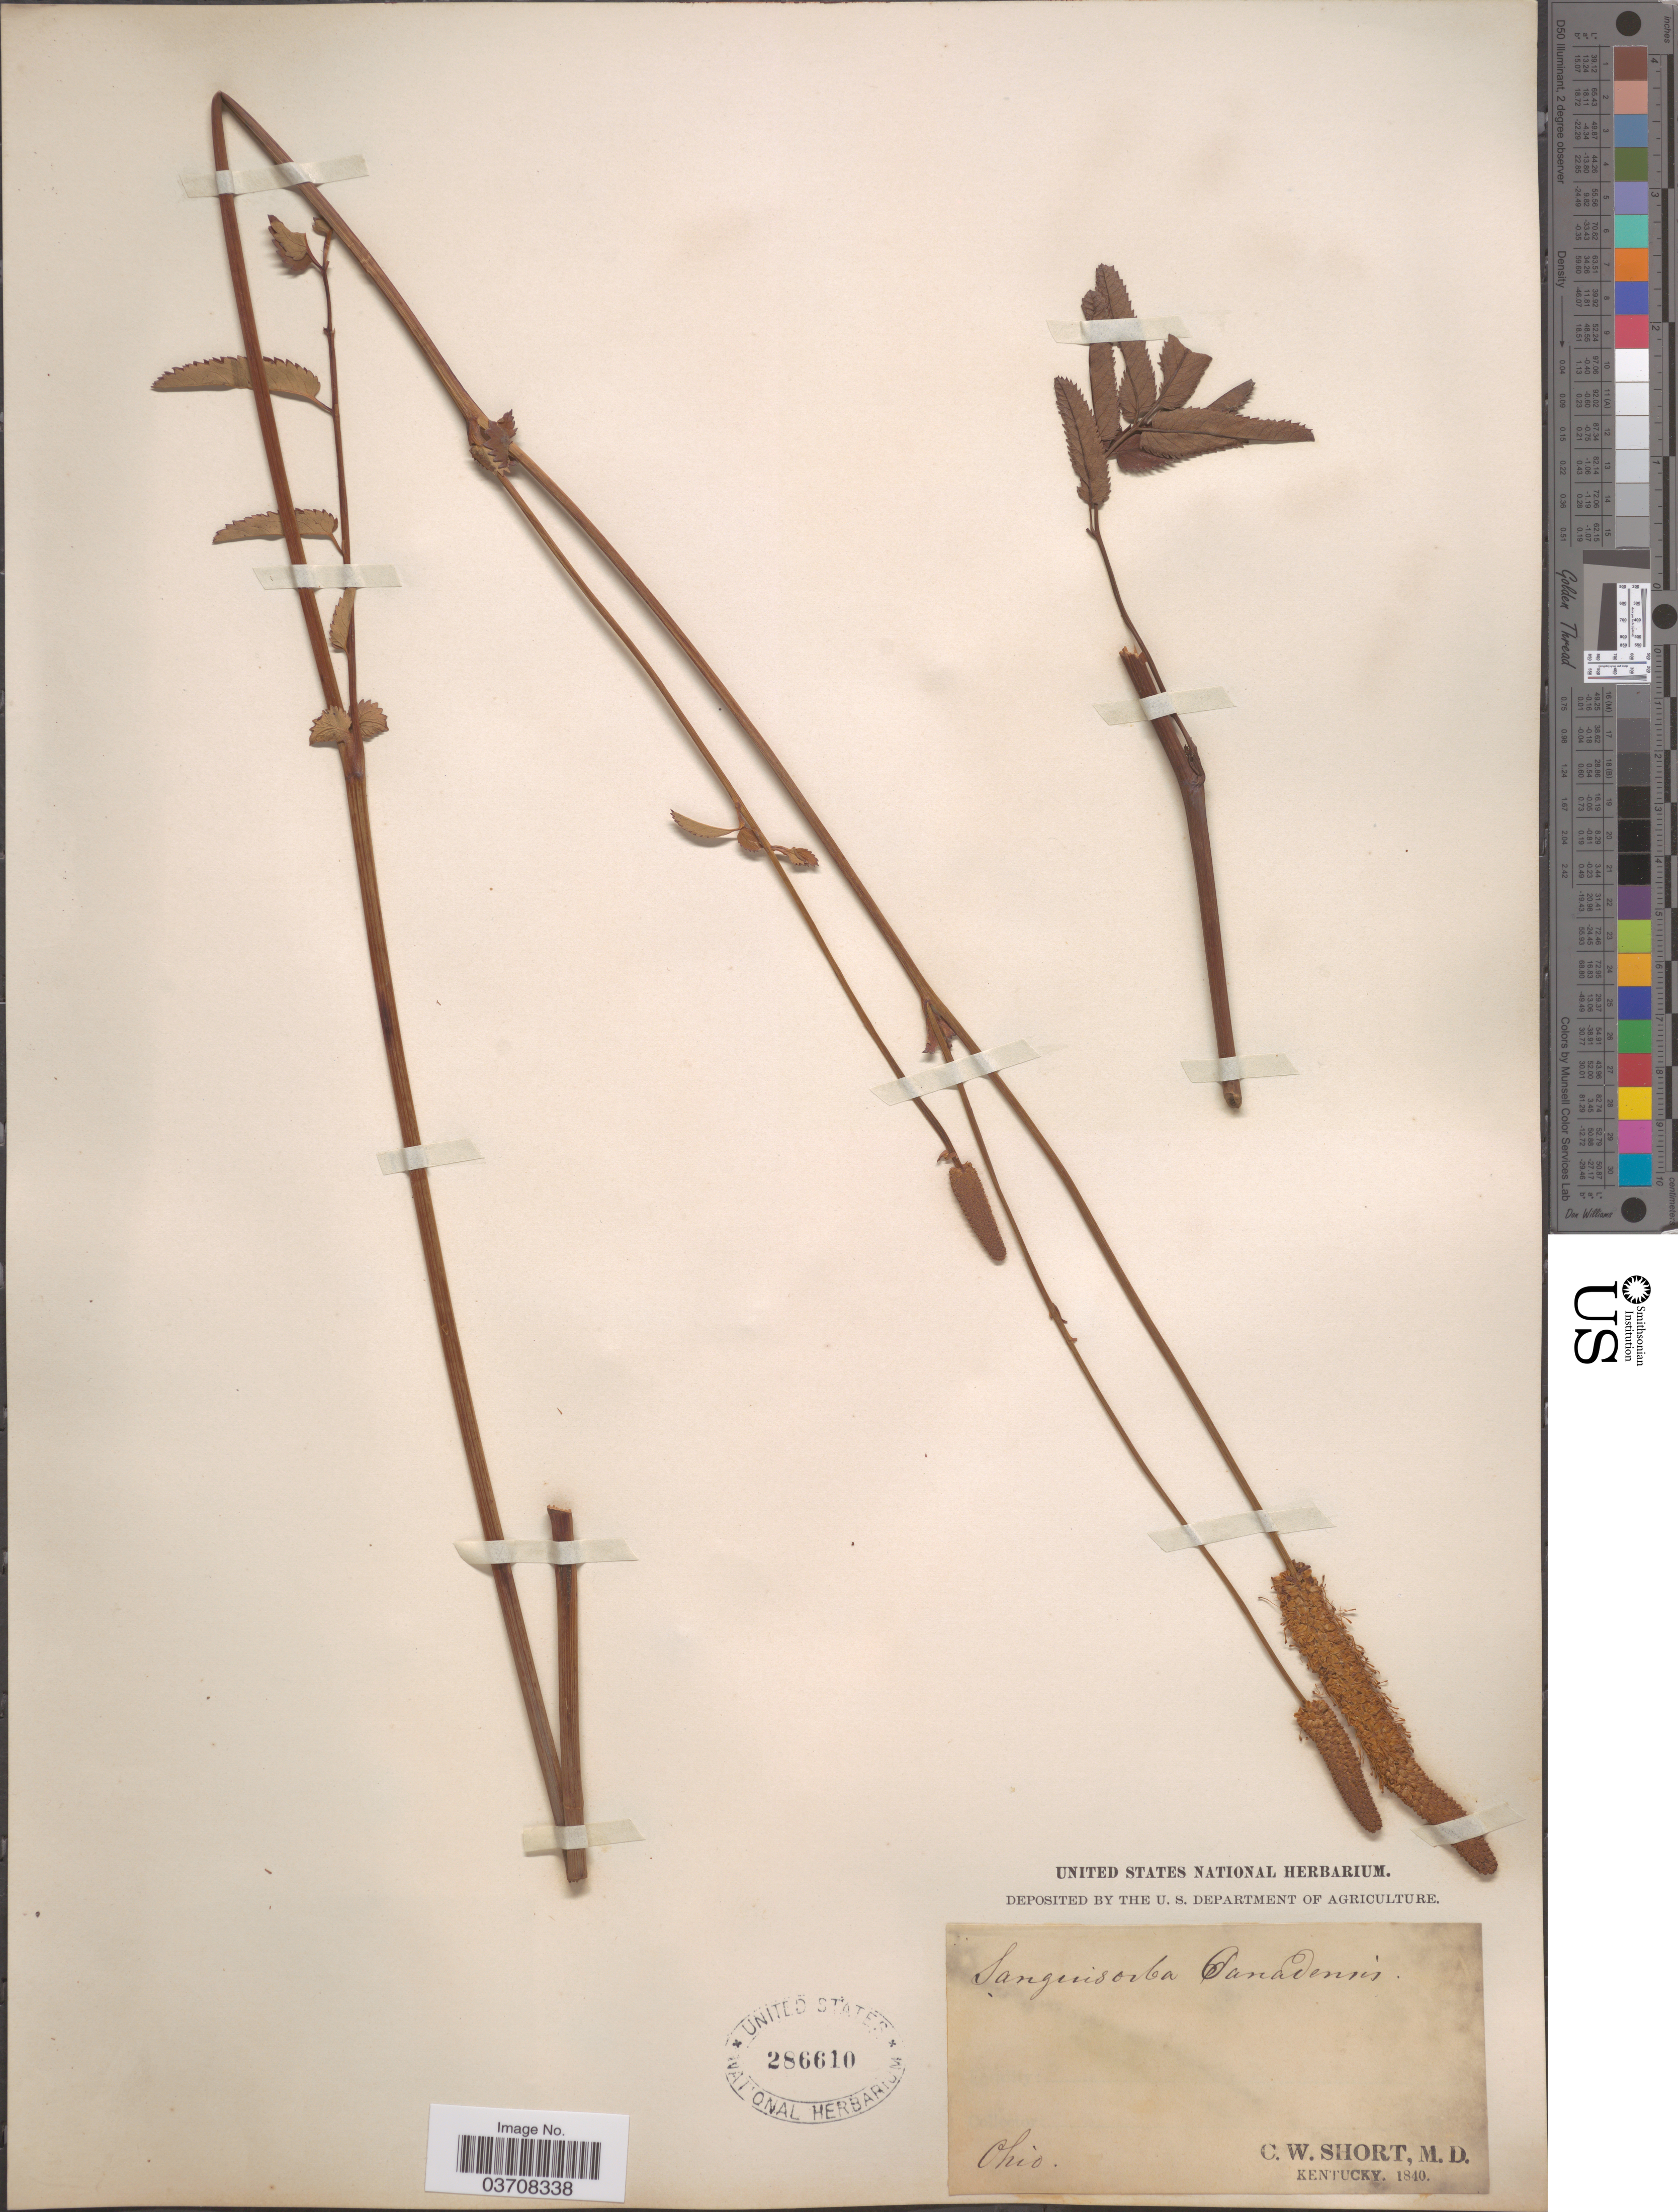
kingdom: Plantae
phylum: Tracheophyta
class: Magnoliopsida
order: Rosales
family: Rosaceae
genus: Sanguisorba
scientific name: Sanguisorba canadensis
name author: L.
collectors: C. W. Short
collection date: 1840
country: United States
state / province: Ohio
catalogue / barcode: US 286610